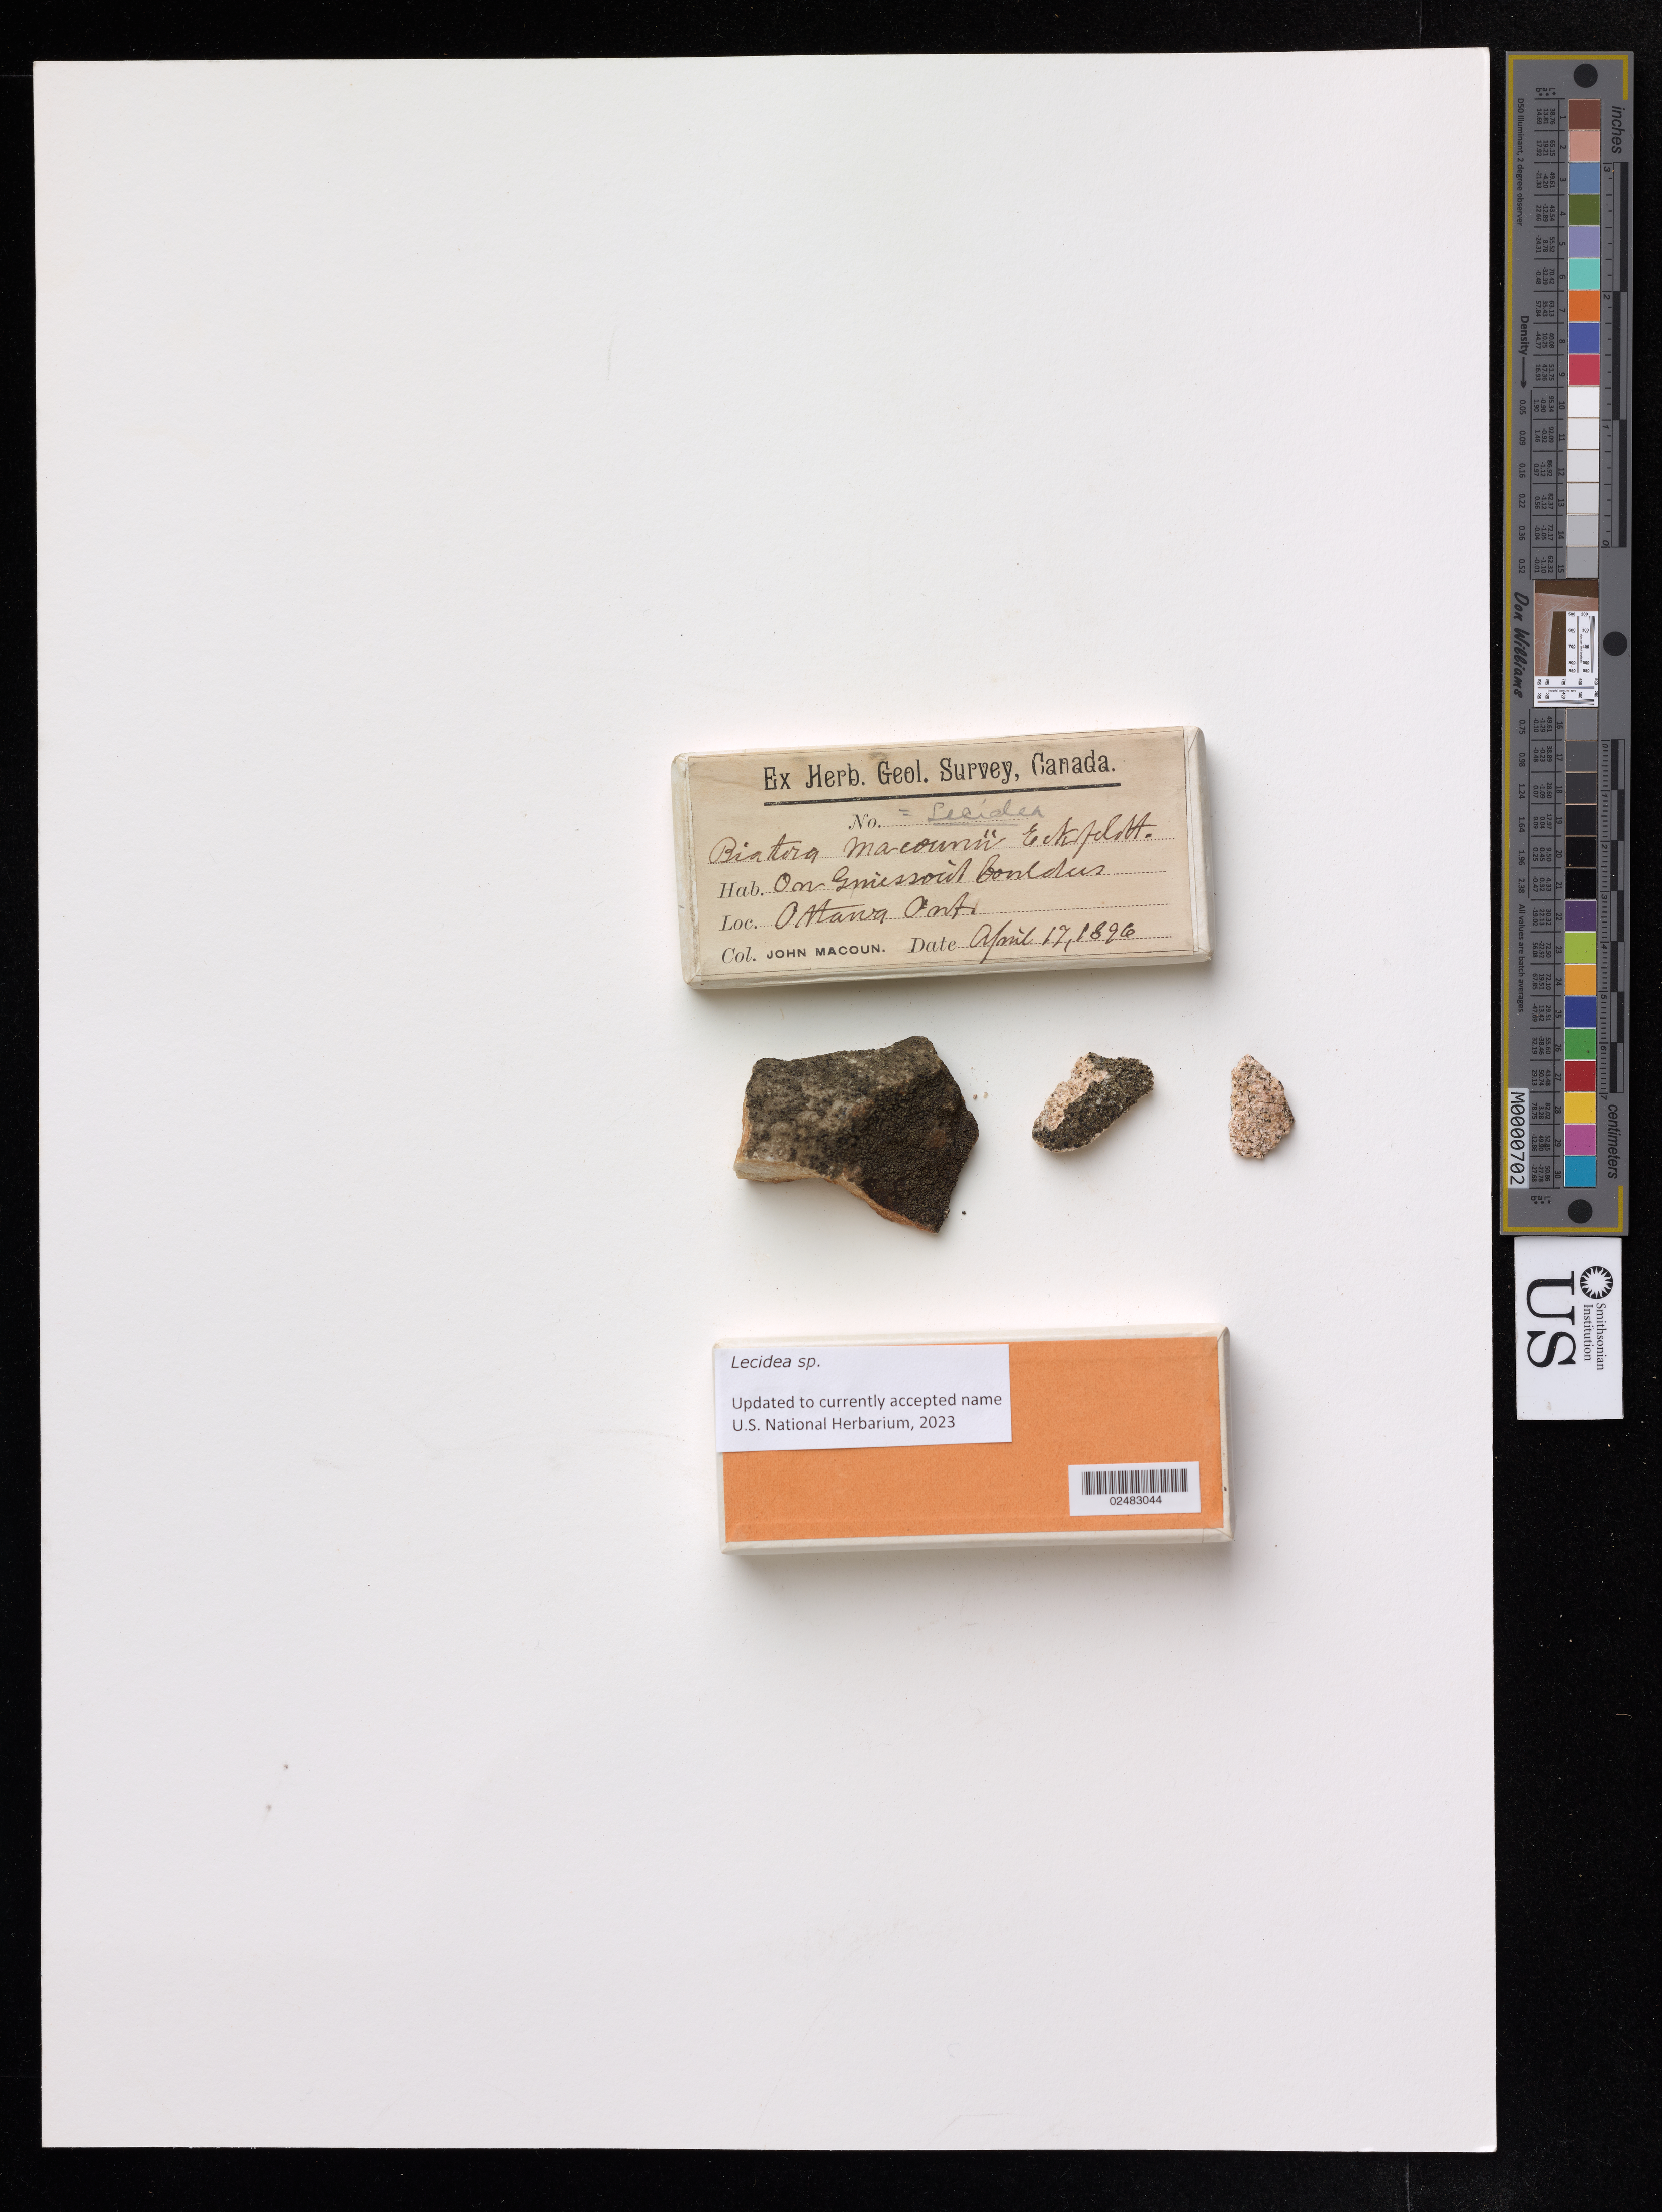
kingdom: Fungi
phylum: Ascomycota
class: Lecanoromycetes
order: Lecideales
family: Lecideaceae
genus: Lecidea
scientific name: Lecidea sp.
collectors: J. Macoun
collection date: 1896-04-17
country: Canada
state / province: Ontario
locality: Ottawa.